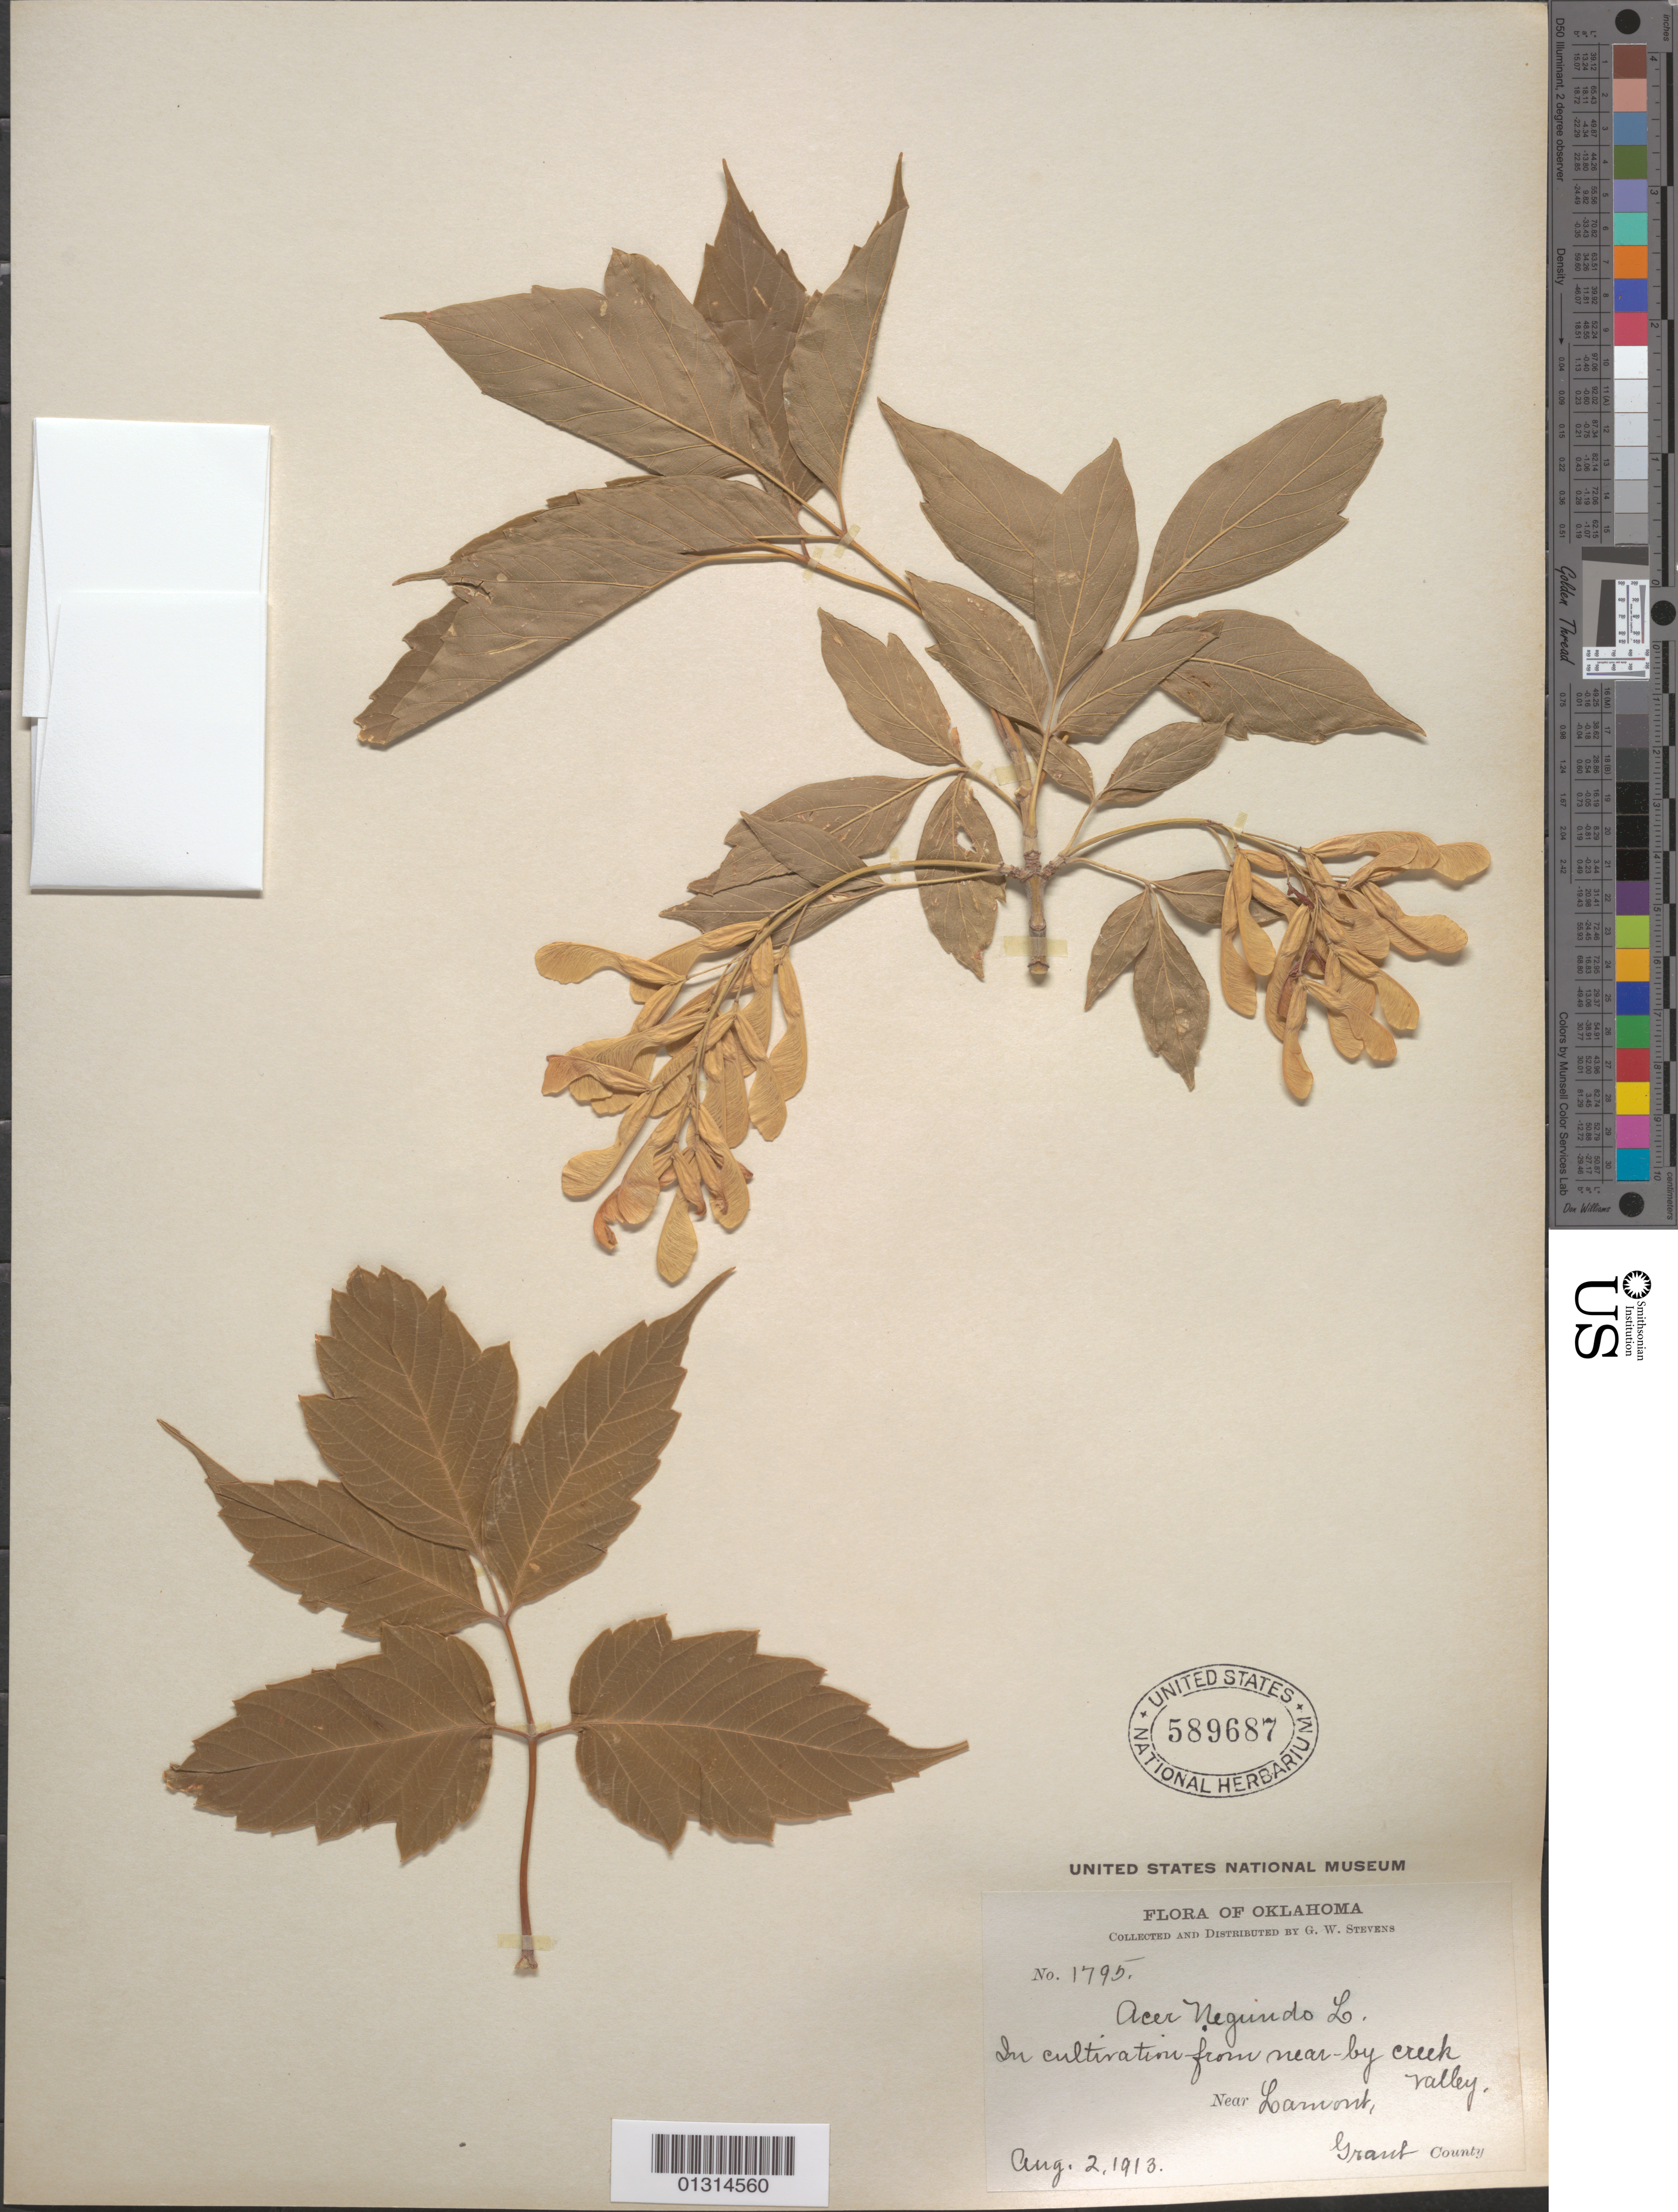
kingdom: Plantae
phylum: Tracheophyta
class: Magnoliopsida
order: Sapindales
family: Sapindaceae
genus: Acer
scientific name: Acer negundo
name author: L.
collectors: G. Stevens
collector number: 1795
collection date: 1913-08-02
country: United States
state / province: Oklahoma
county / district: Grant County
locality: Grant County, near Lamont.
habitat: In cultivation from nearby creek valley.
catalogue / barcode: US 589687